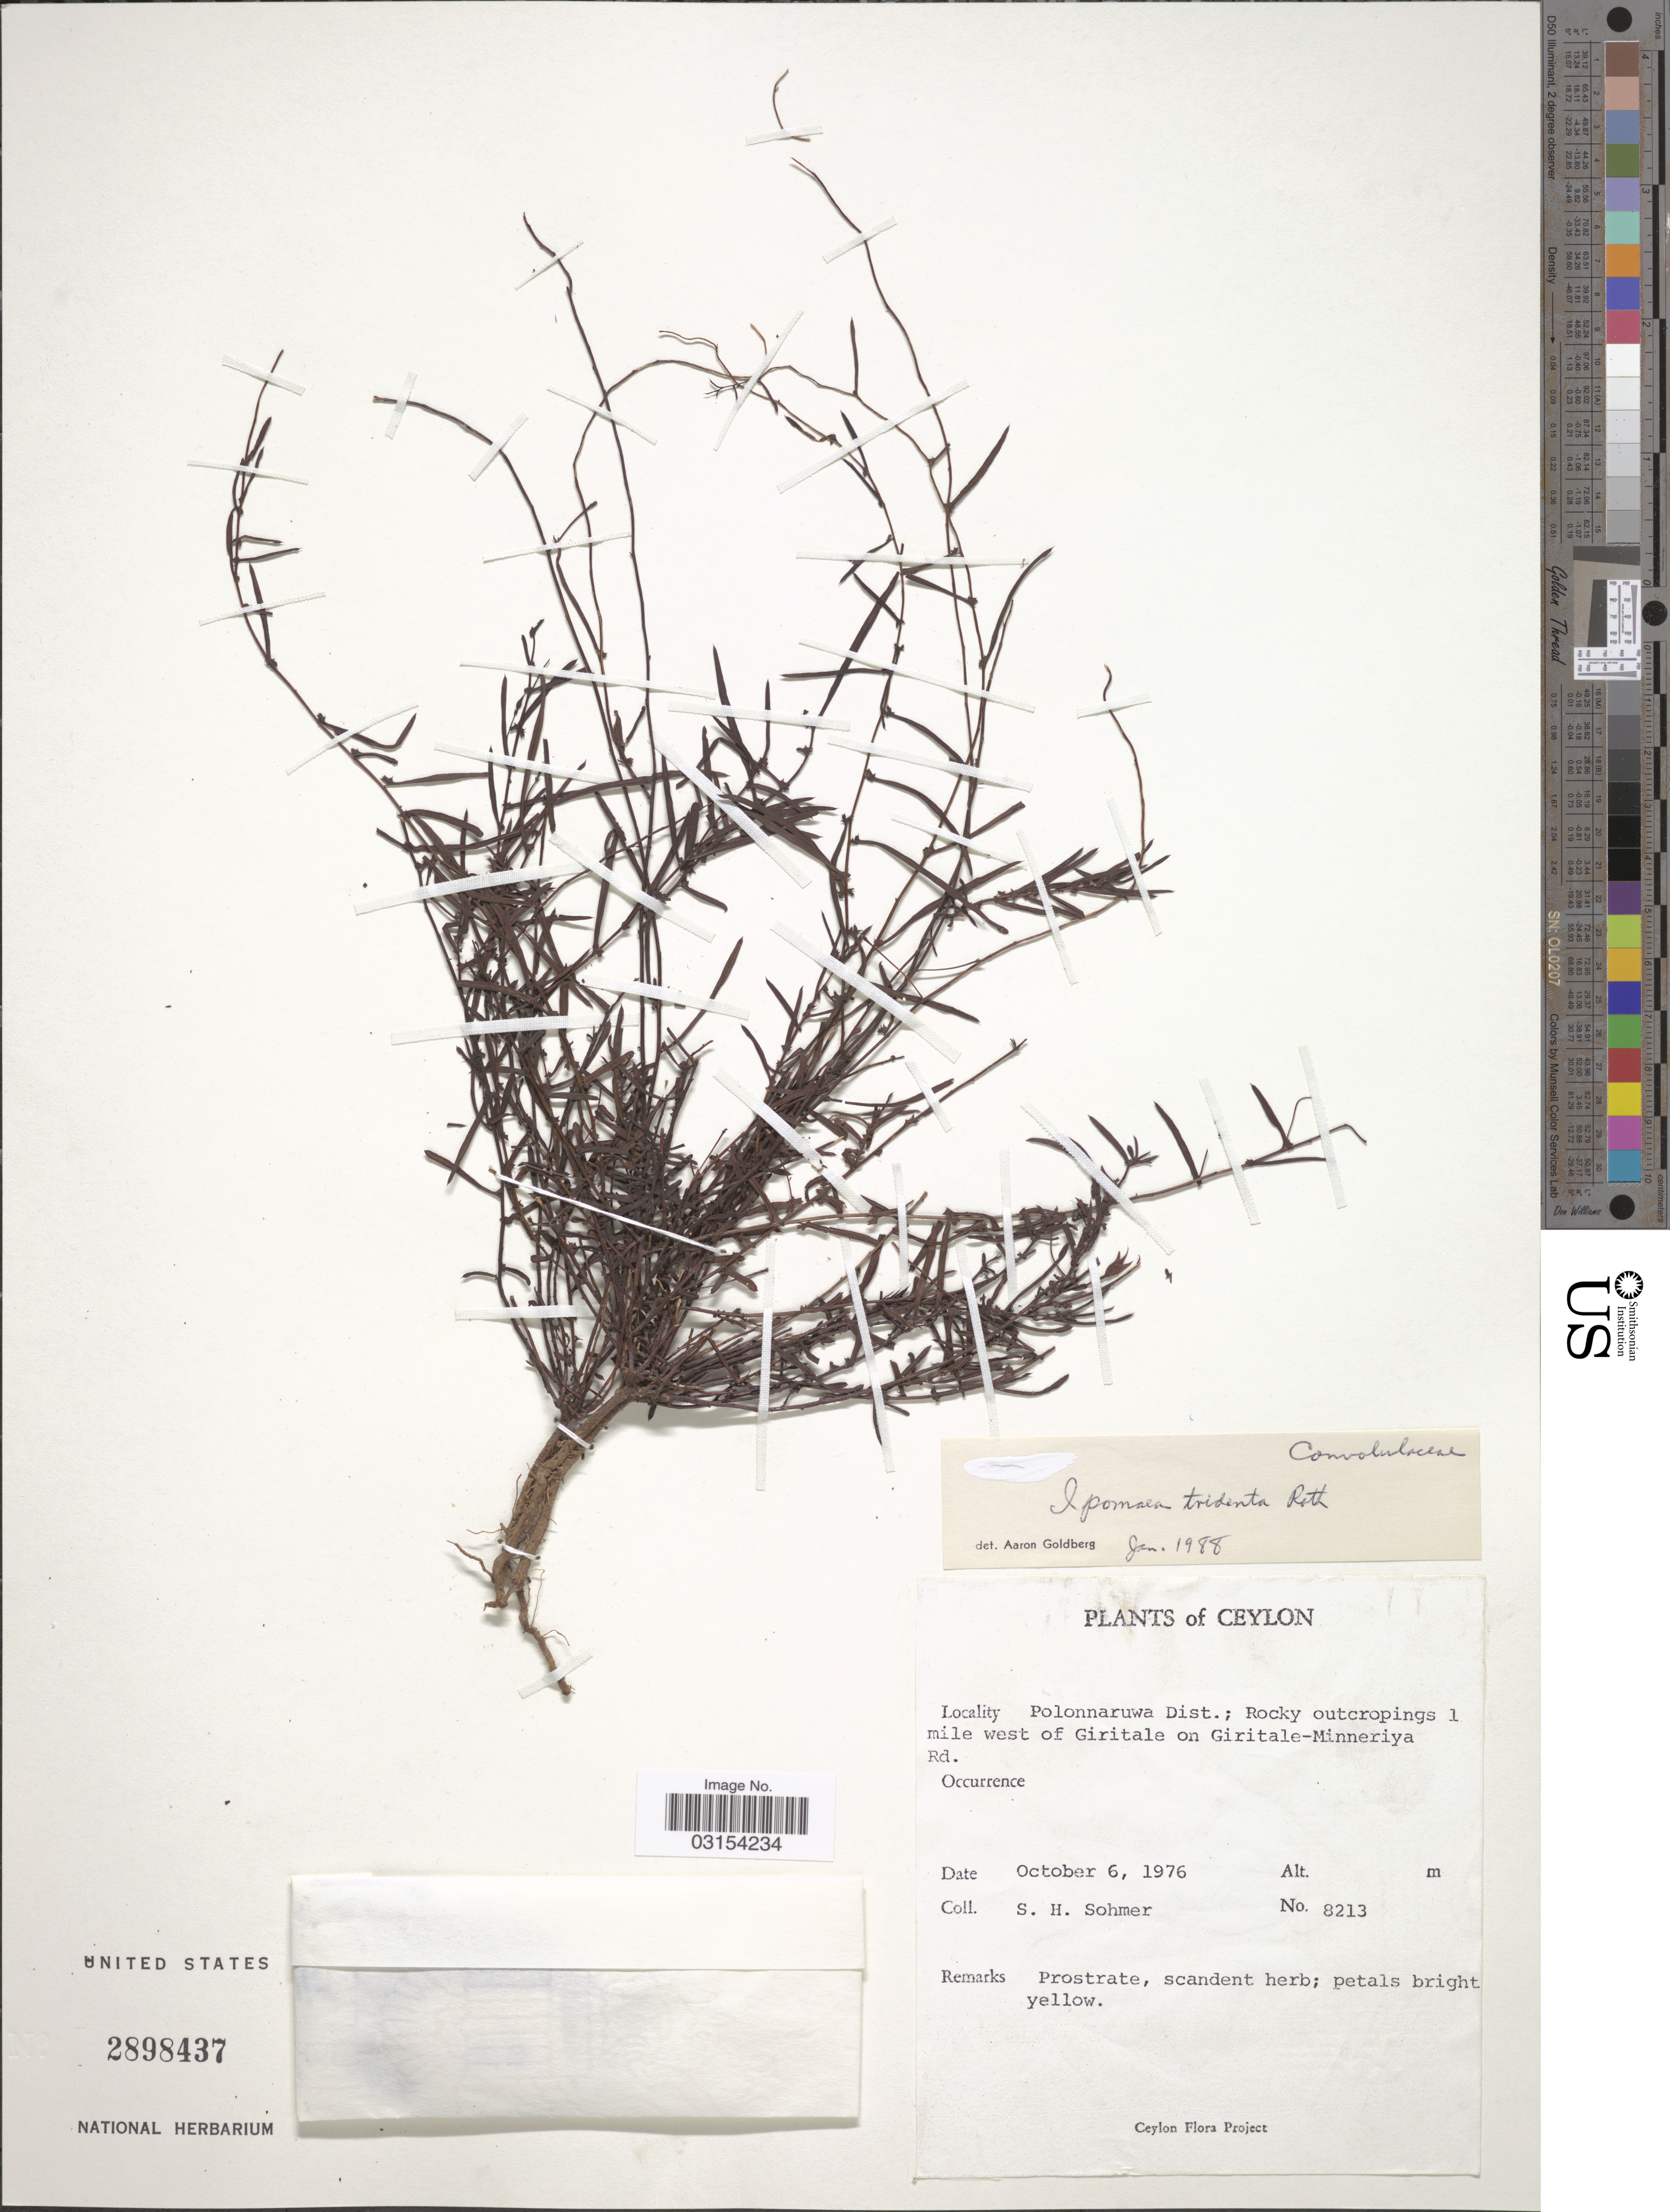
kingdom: Plantae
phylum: Tracheophyta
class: Magnoliopsida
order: Solanales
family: Convolvulaceae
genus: Ipomoea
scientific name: Ipomoea tridentata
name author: (L.) Roth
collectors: S. H. Sohmer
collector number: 8213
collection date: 1976-10-06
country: Sri Lanka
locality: Ceylon, Polonnaruwa Dist.; Rocky outcropings 1 mile west of Giritale on Giritale-Minneriya Rd.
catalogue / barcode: US 2898437